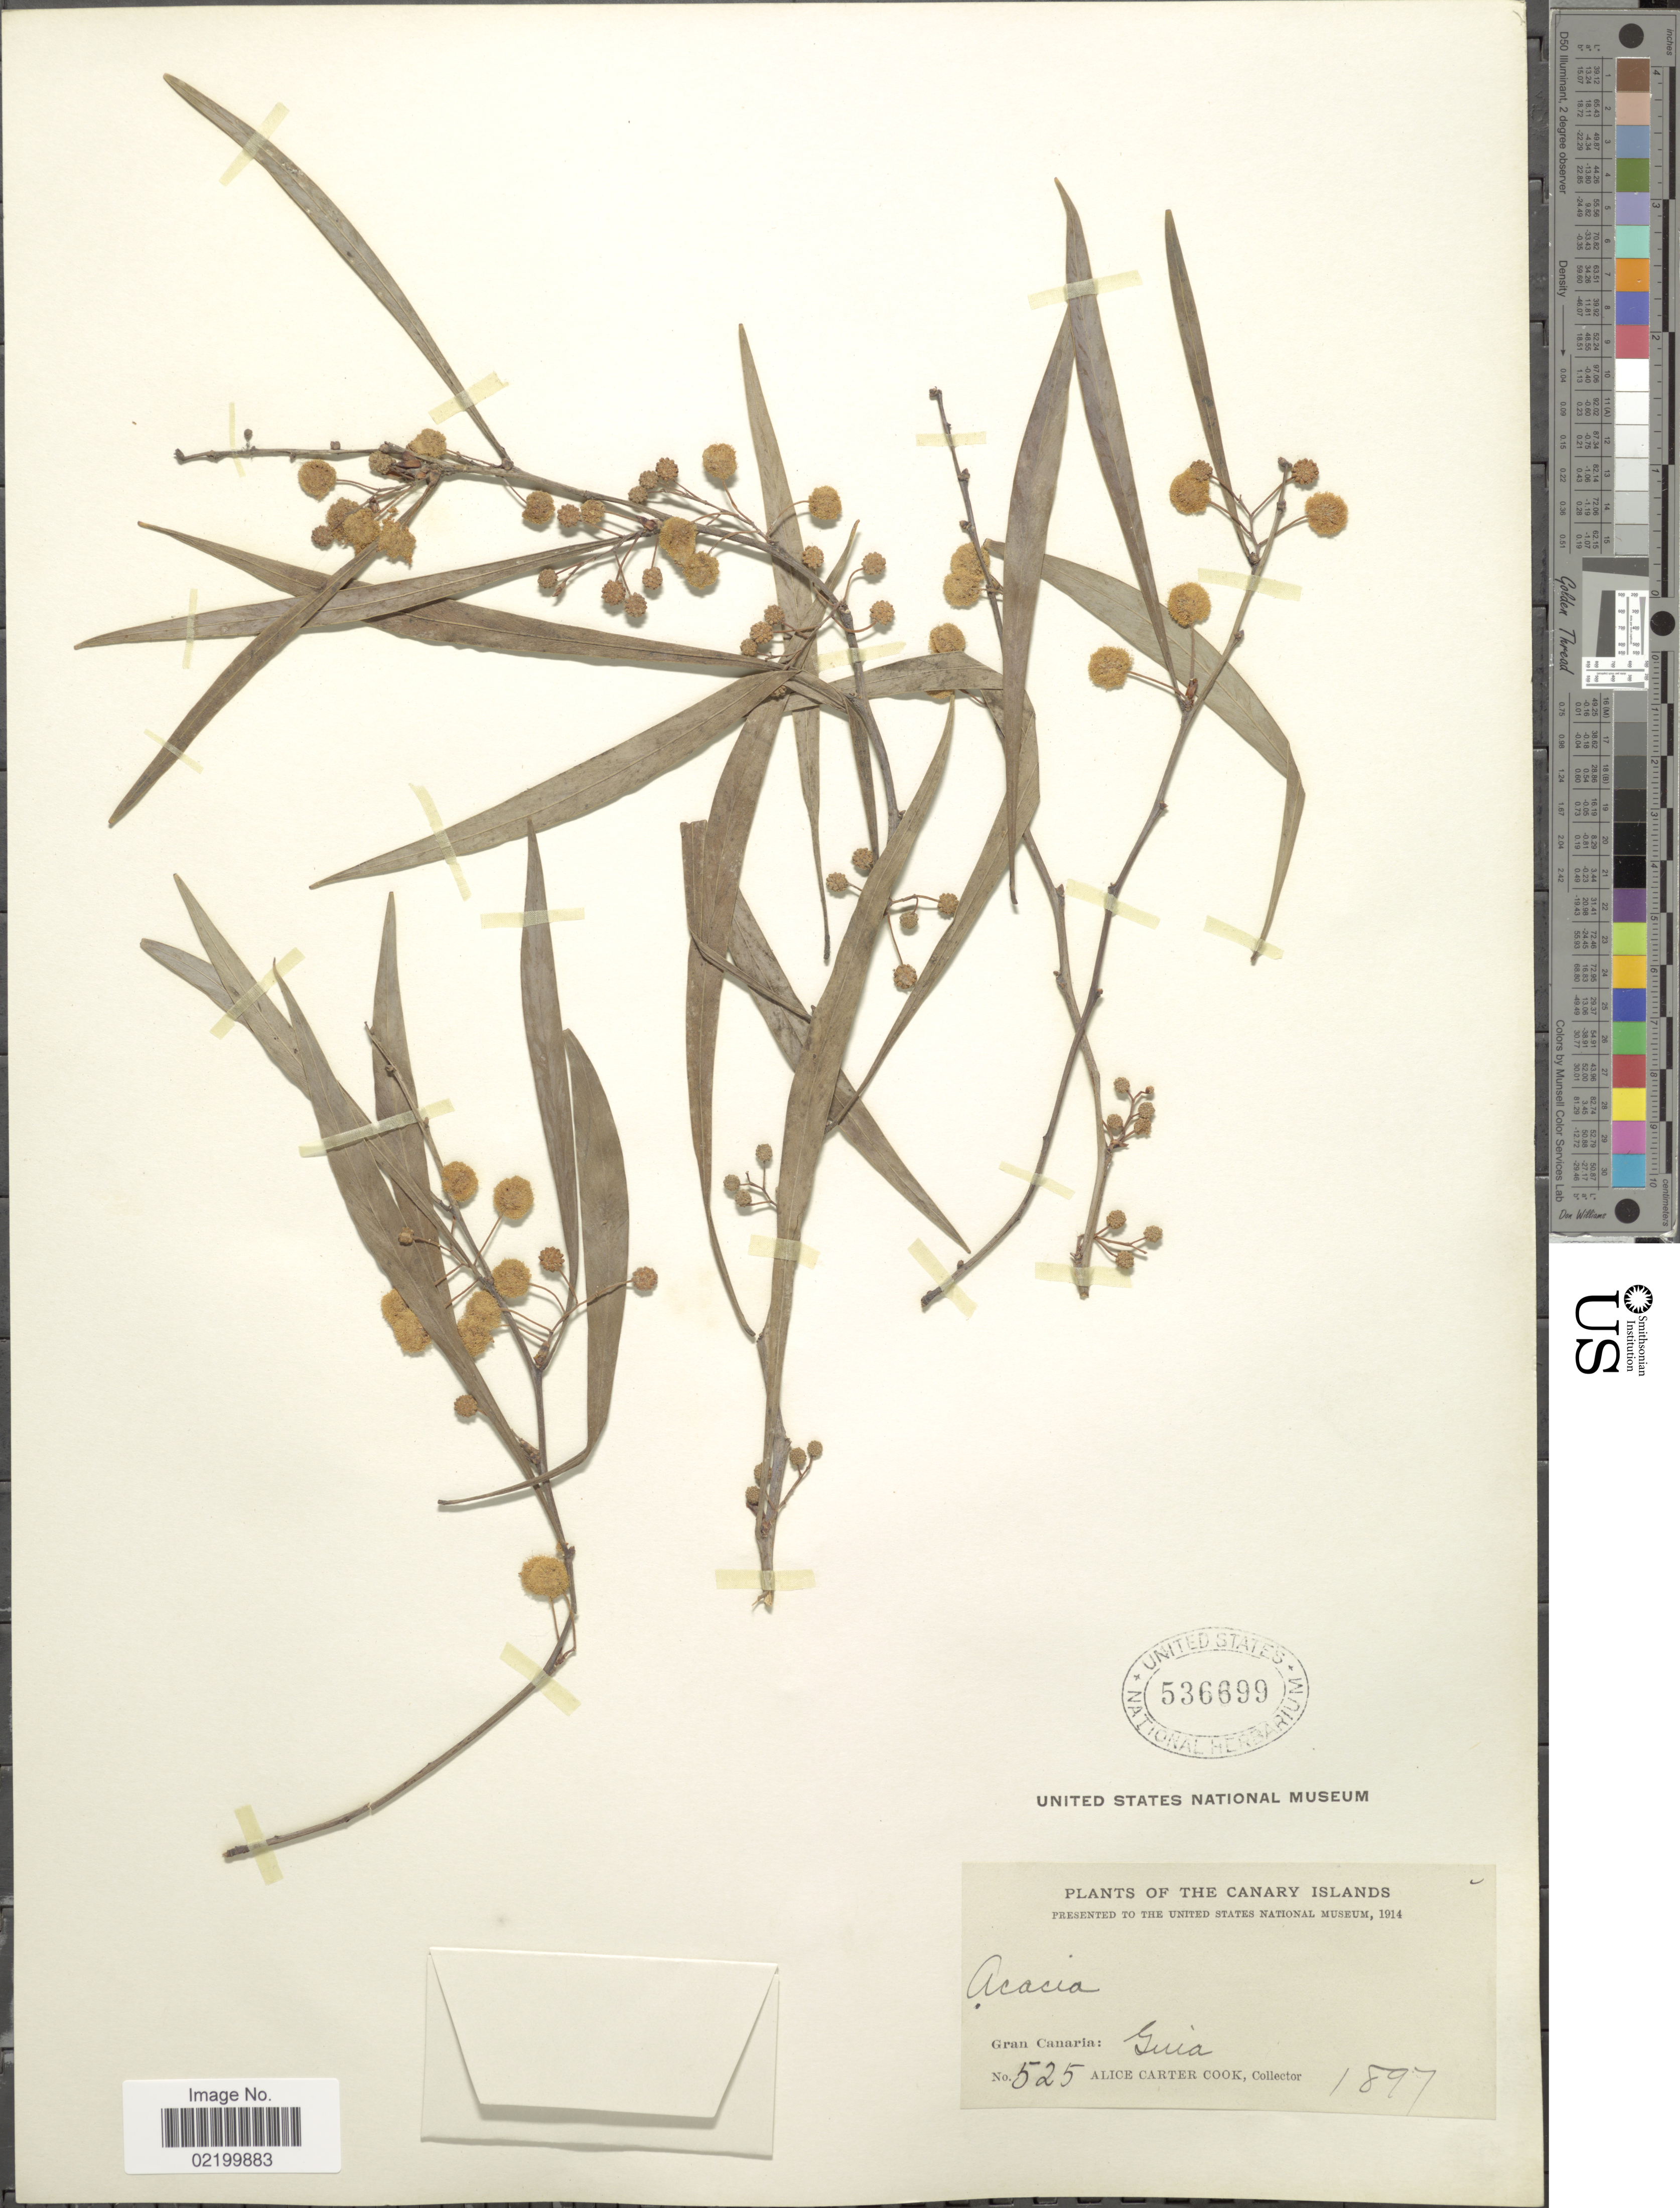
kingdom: Plantae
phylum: Tracheophyta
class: Magnoliopsida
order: Fabales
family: Fabaceae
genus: Acacia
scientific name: Acacia sp.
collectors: Alice C. Cook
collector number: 525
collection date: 1897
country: Spain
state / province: Canarias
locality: Canary Islands. Gran Canaria: Guia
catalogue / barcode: US 536699